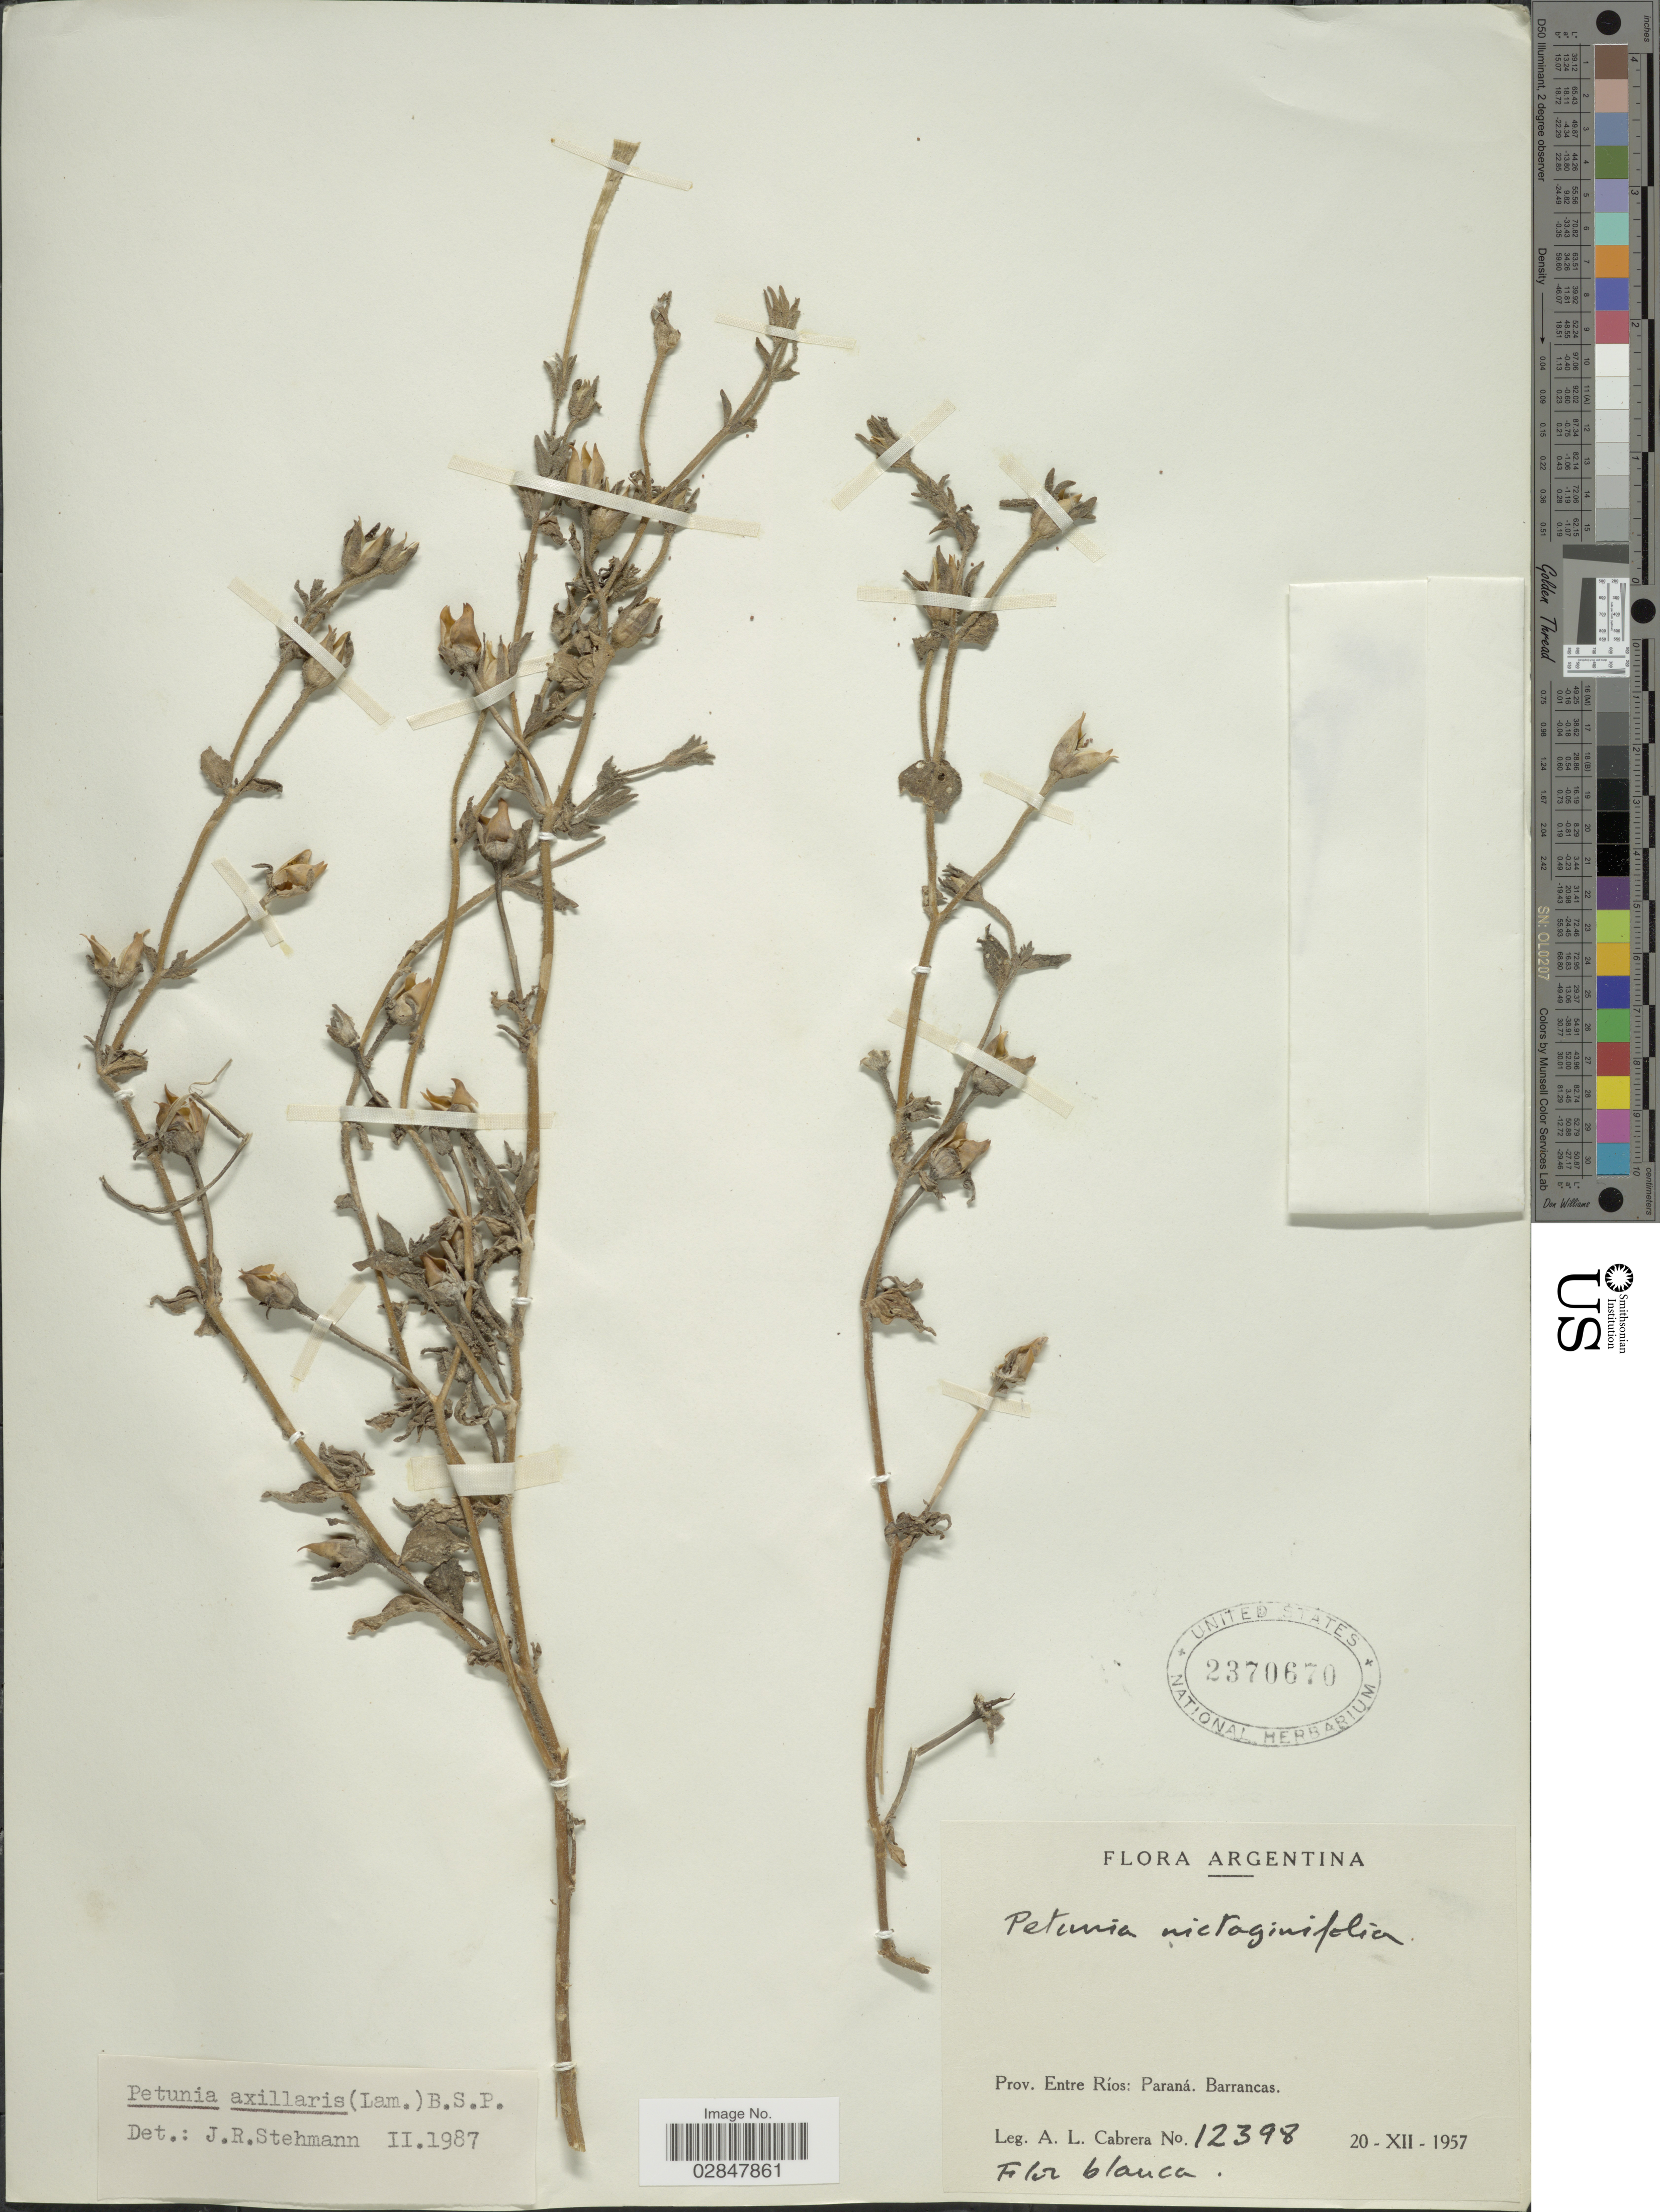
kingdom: Plantae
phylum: Tracheophyta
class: Magnoliopsida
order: Solanales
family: Solanaceae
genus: Petunia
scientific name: Petunia axillaris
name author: (Lam.) Britton, Stearns & Poggenb.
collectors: A. L. Cabrera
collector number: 12398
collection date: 1957-12-20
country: Argentina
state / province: Entre Rios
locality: Paraná, Barrancas.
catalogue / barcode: US 2370670